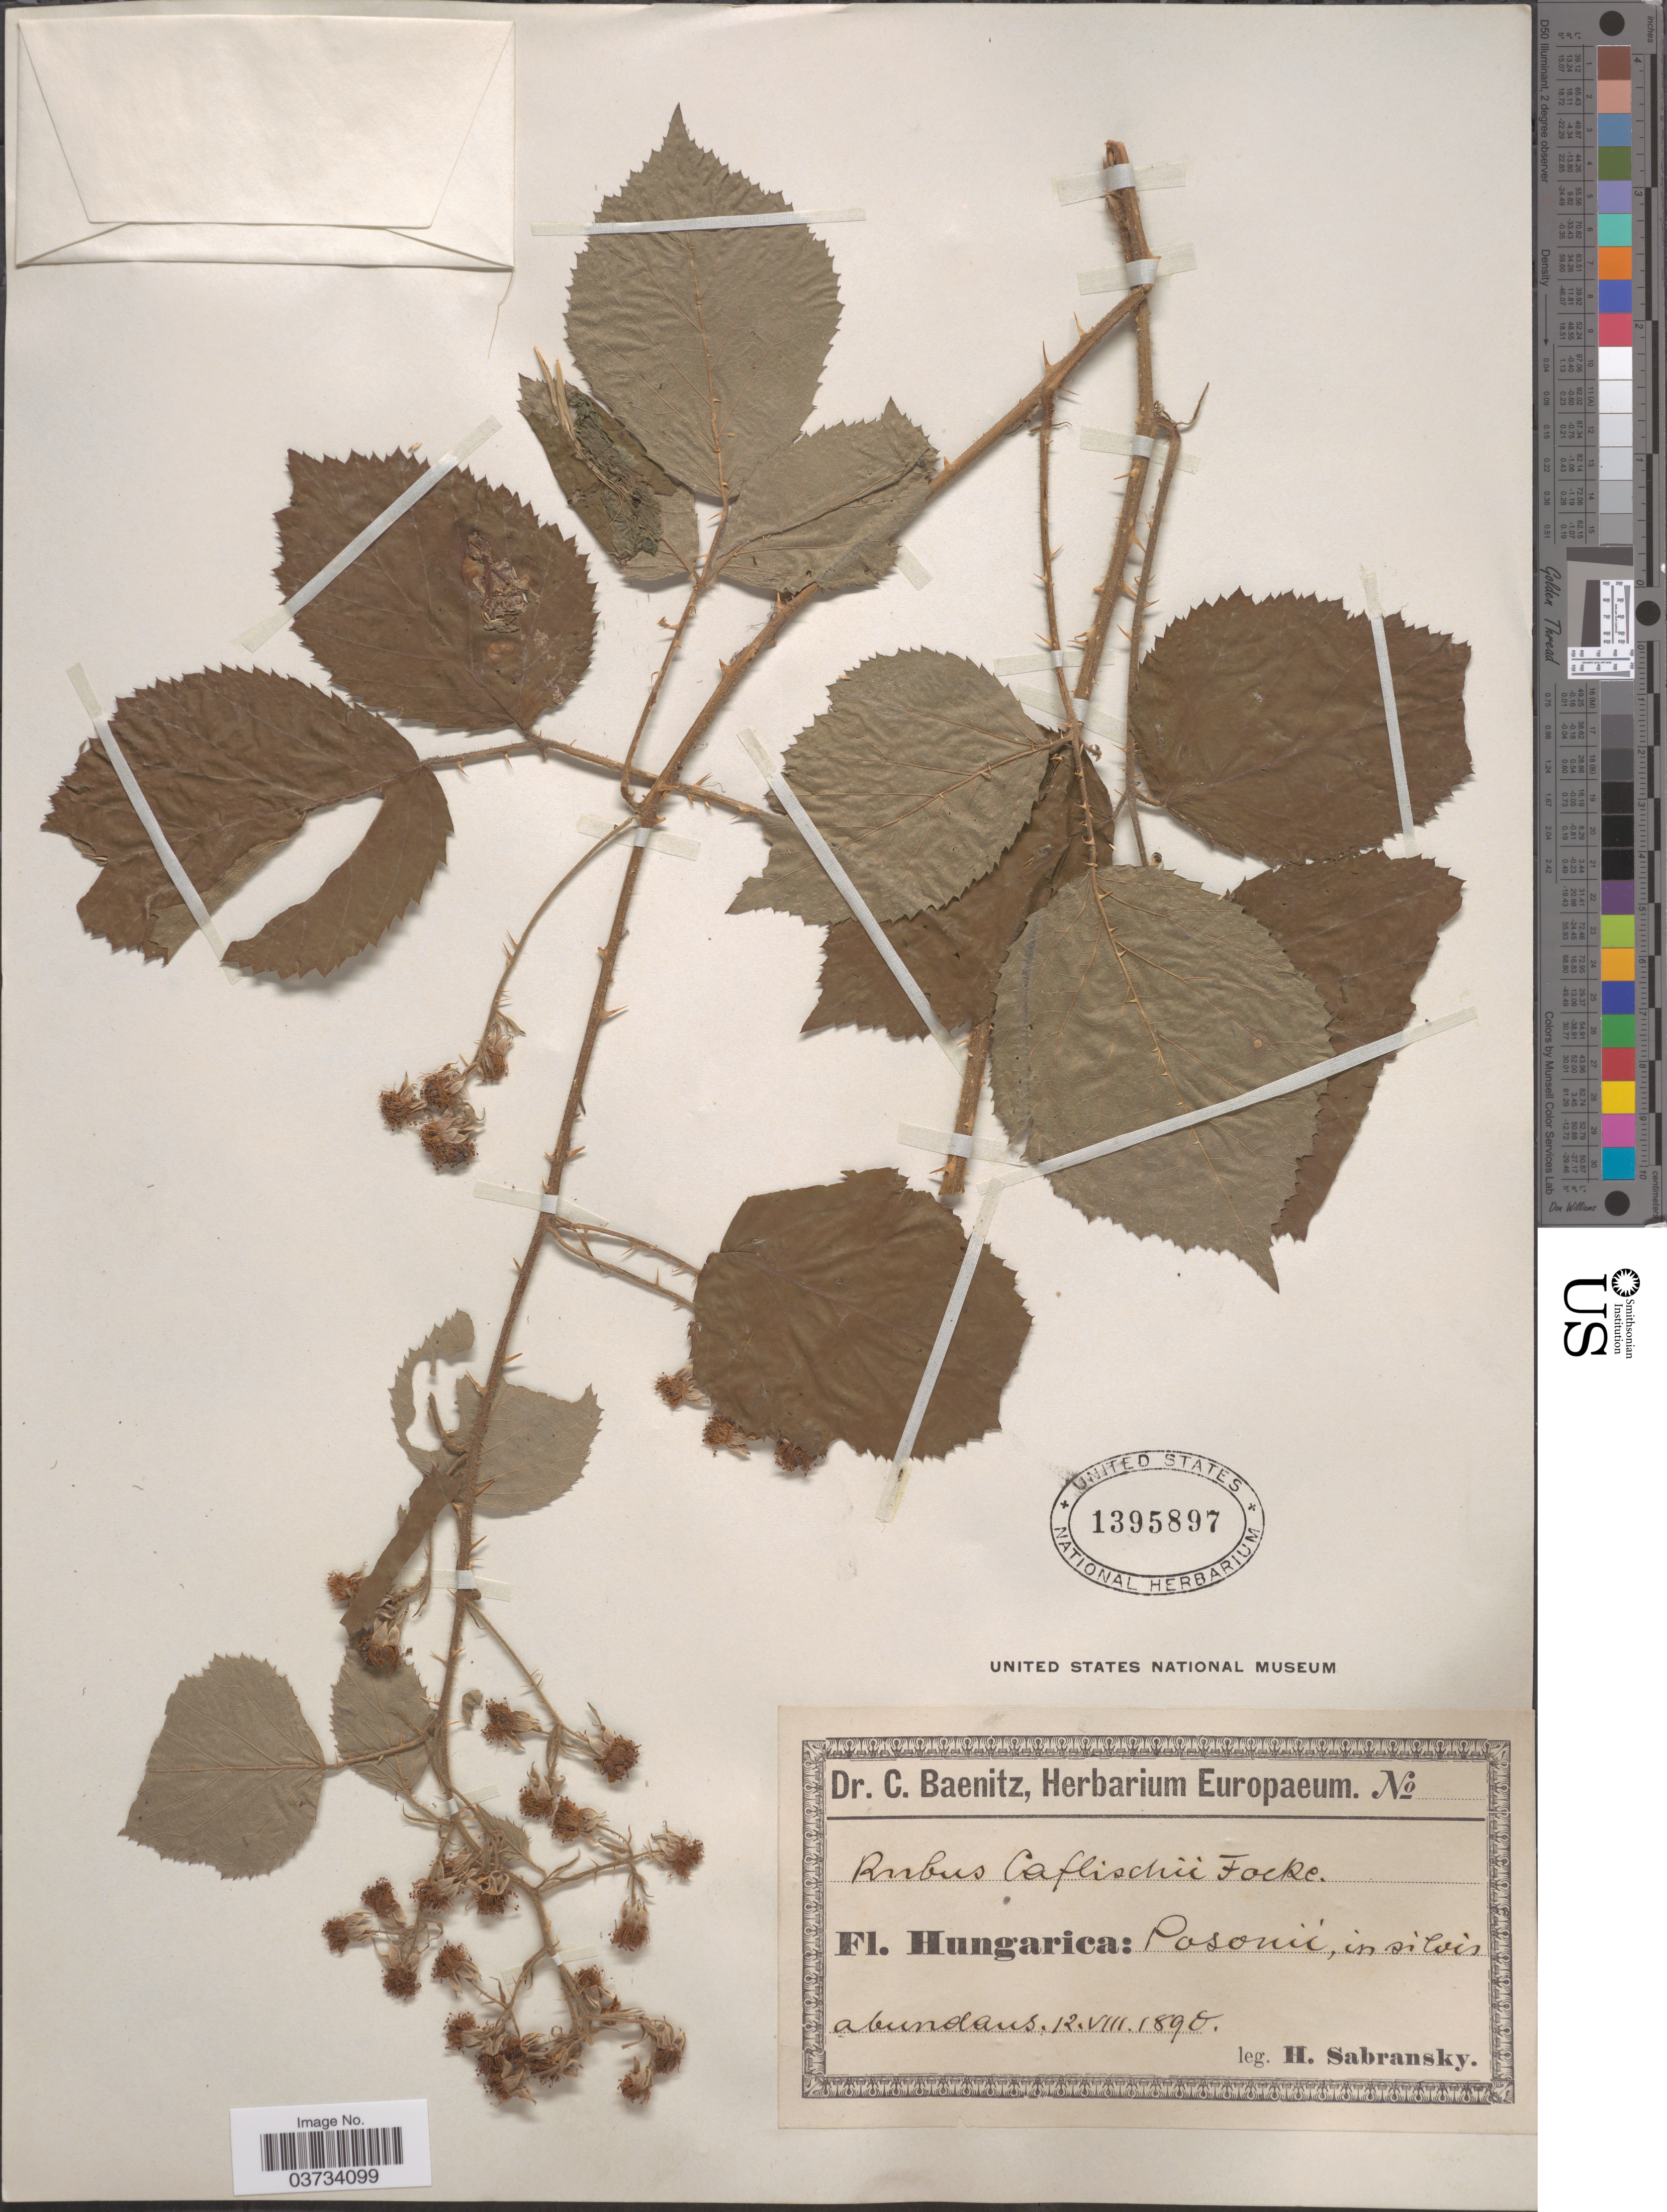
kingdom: Plantae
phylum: Tracheophyta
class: Magnoliopsida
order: Rosales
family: Rosaceae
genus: Rubus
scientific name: Rubus caflischii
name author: Focke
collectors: H. Sabransky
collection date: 1890-08-12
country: Hungary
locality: Posonic [interpreted], in silvis abundans.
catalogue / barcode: US 1395897